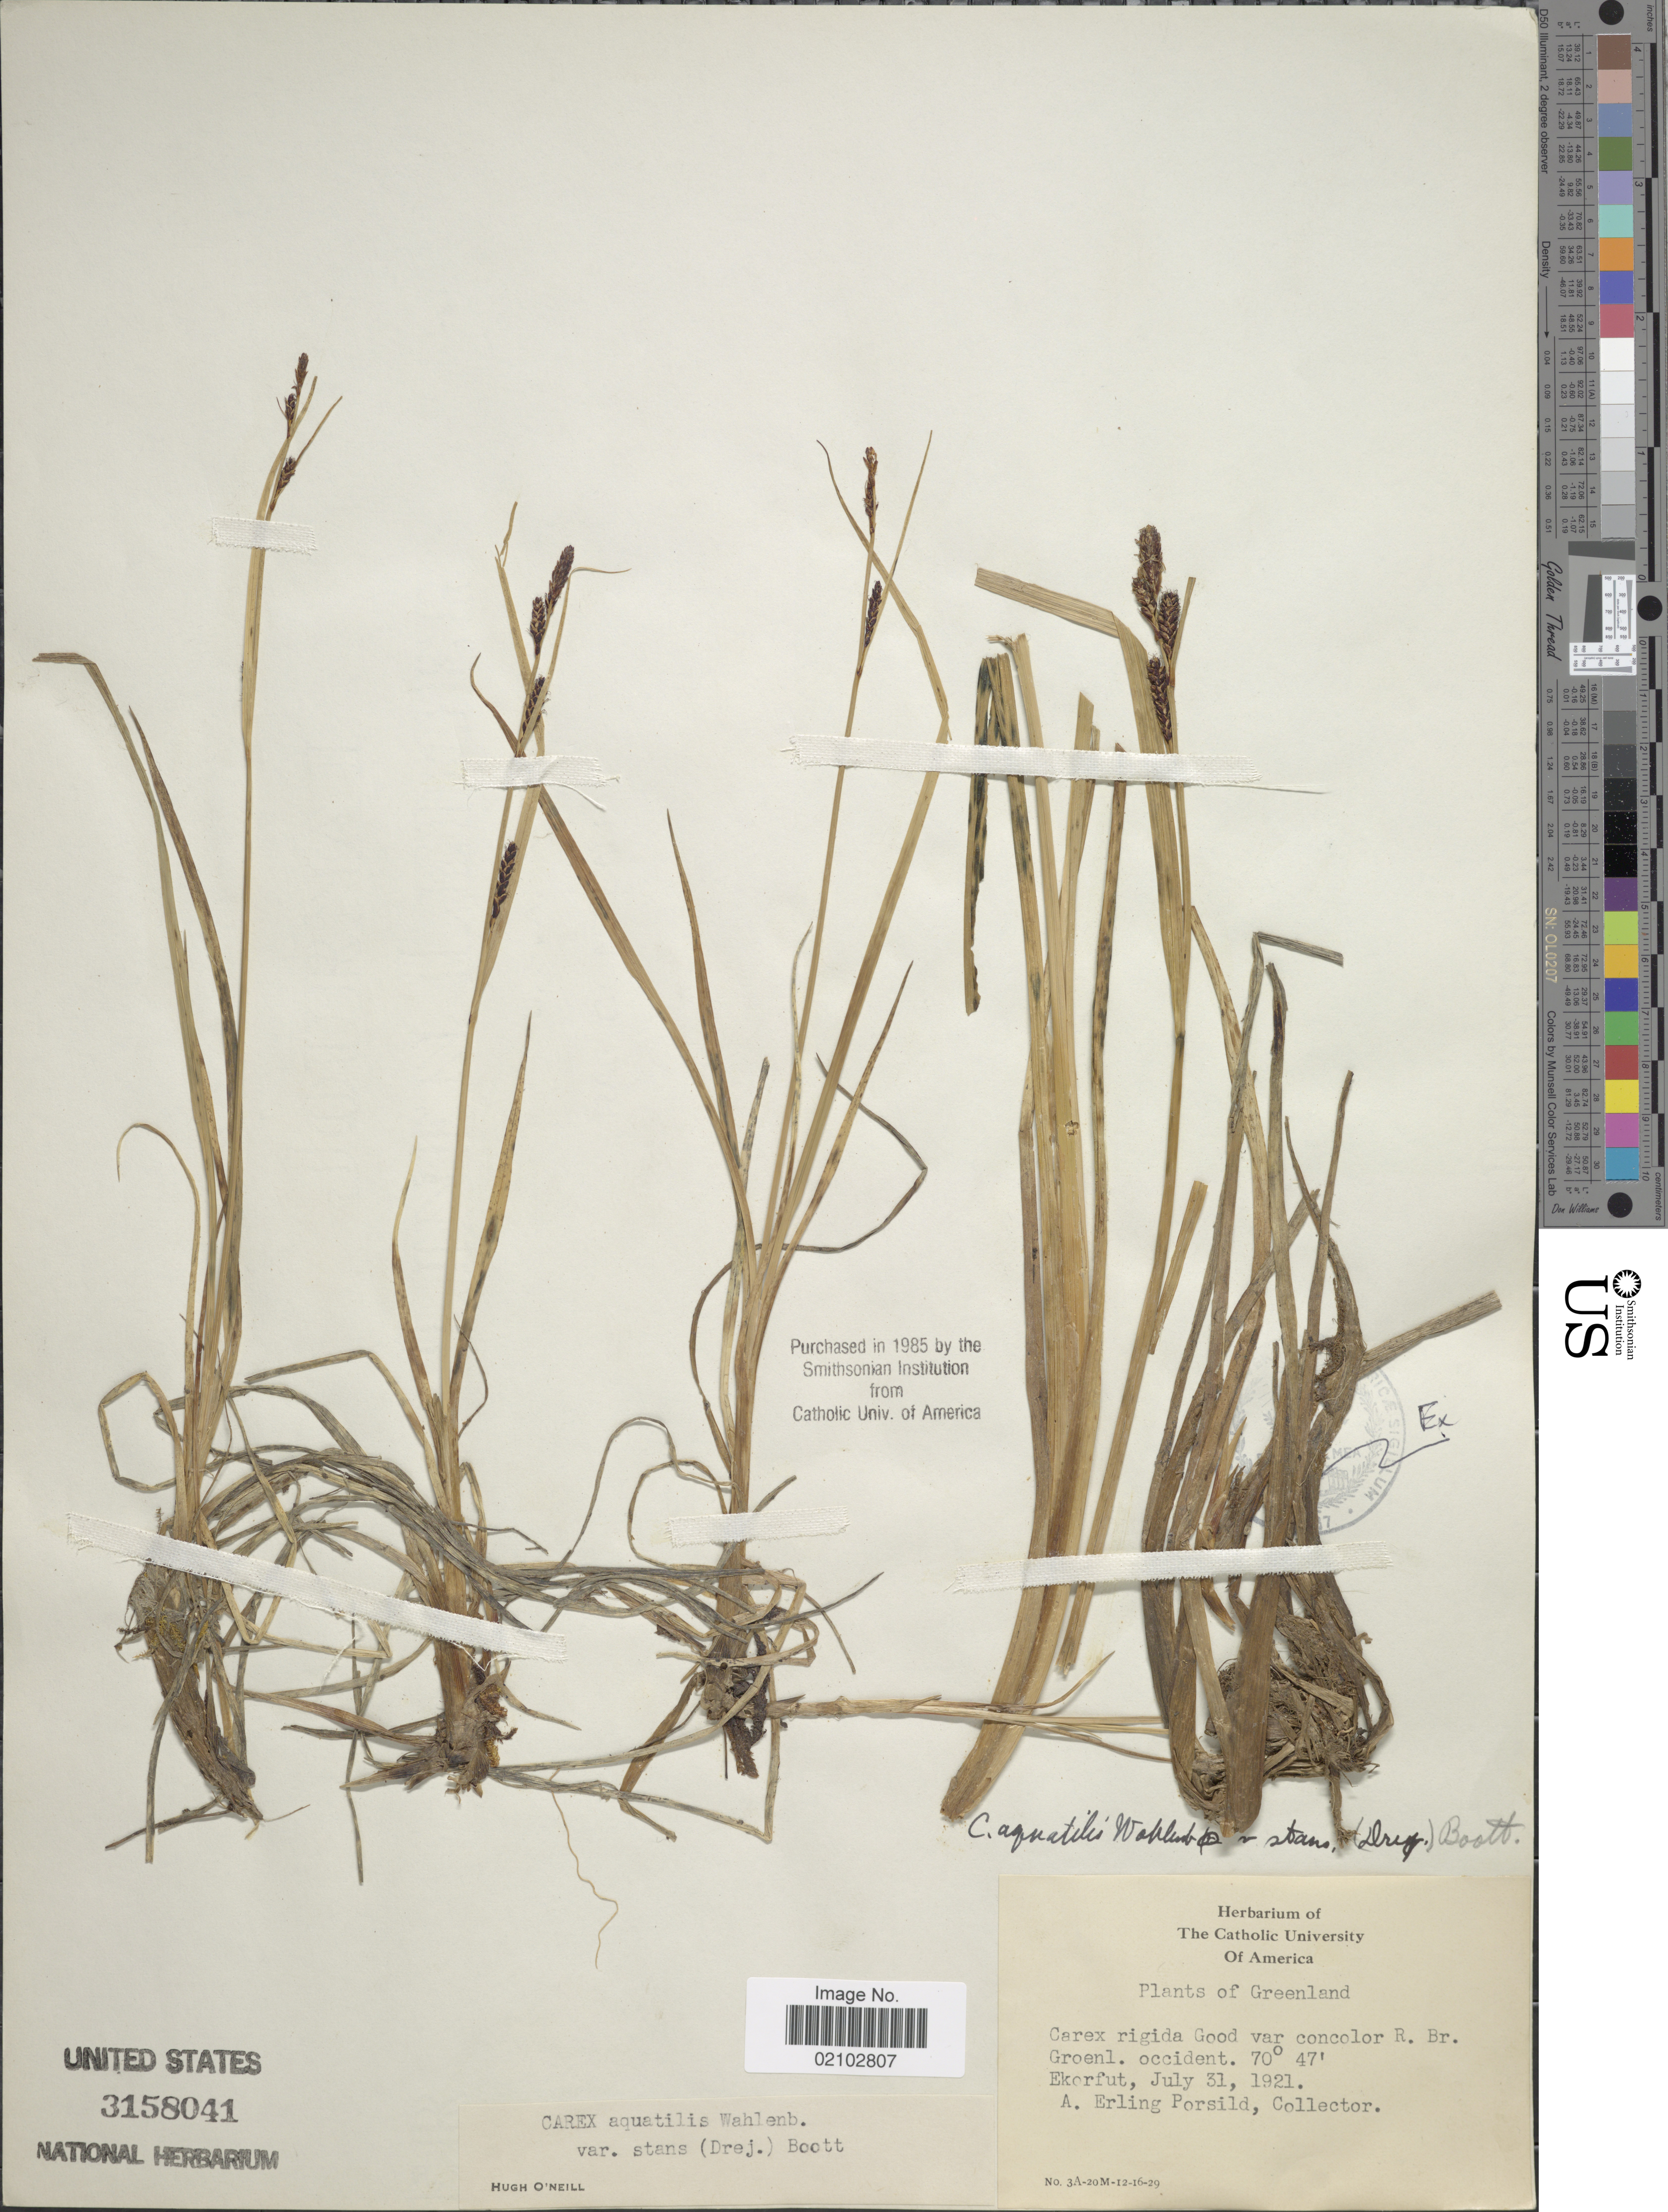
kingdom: Plantae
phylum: Tracheophyta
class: Liliopsida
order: Poales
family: Cyperaceae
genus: Carex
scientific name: Carex aquatilis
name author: Wahlenb.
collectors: A. E. Porsild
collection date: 1921-07-31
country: Greenland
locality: Groenl. occident., Ekorfut.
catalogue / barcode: US 3158041